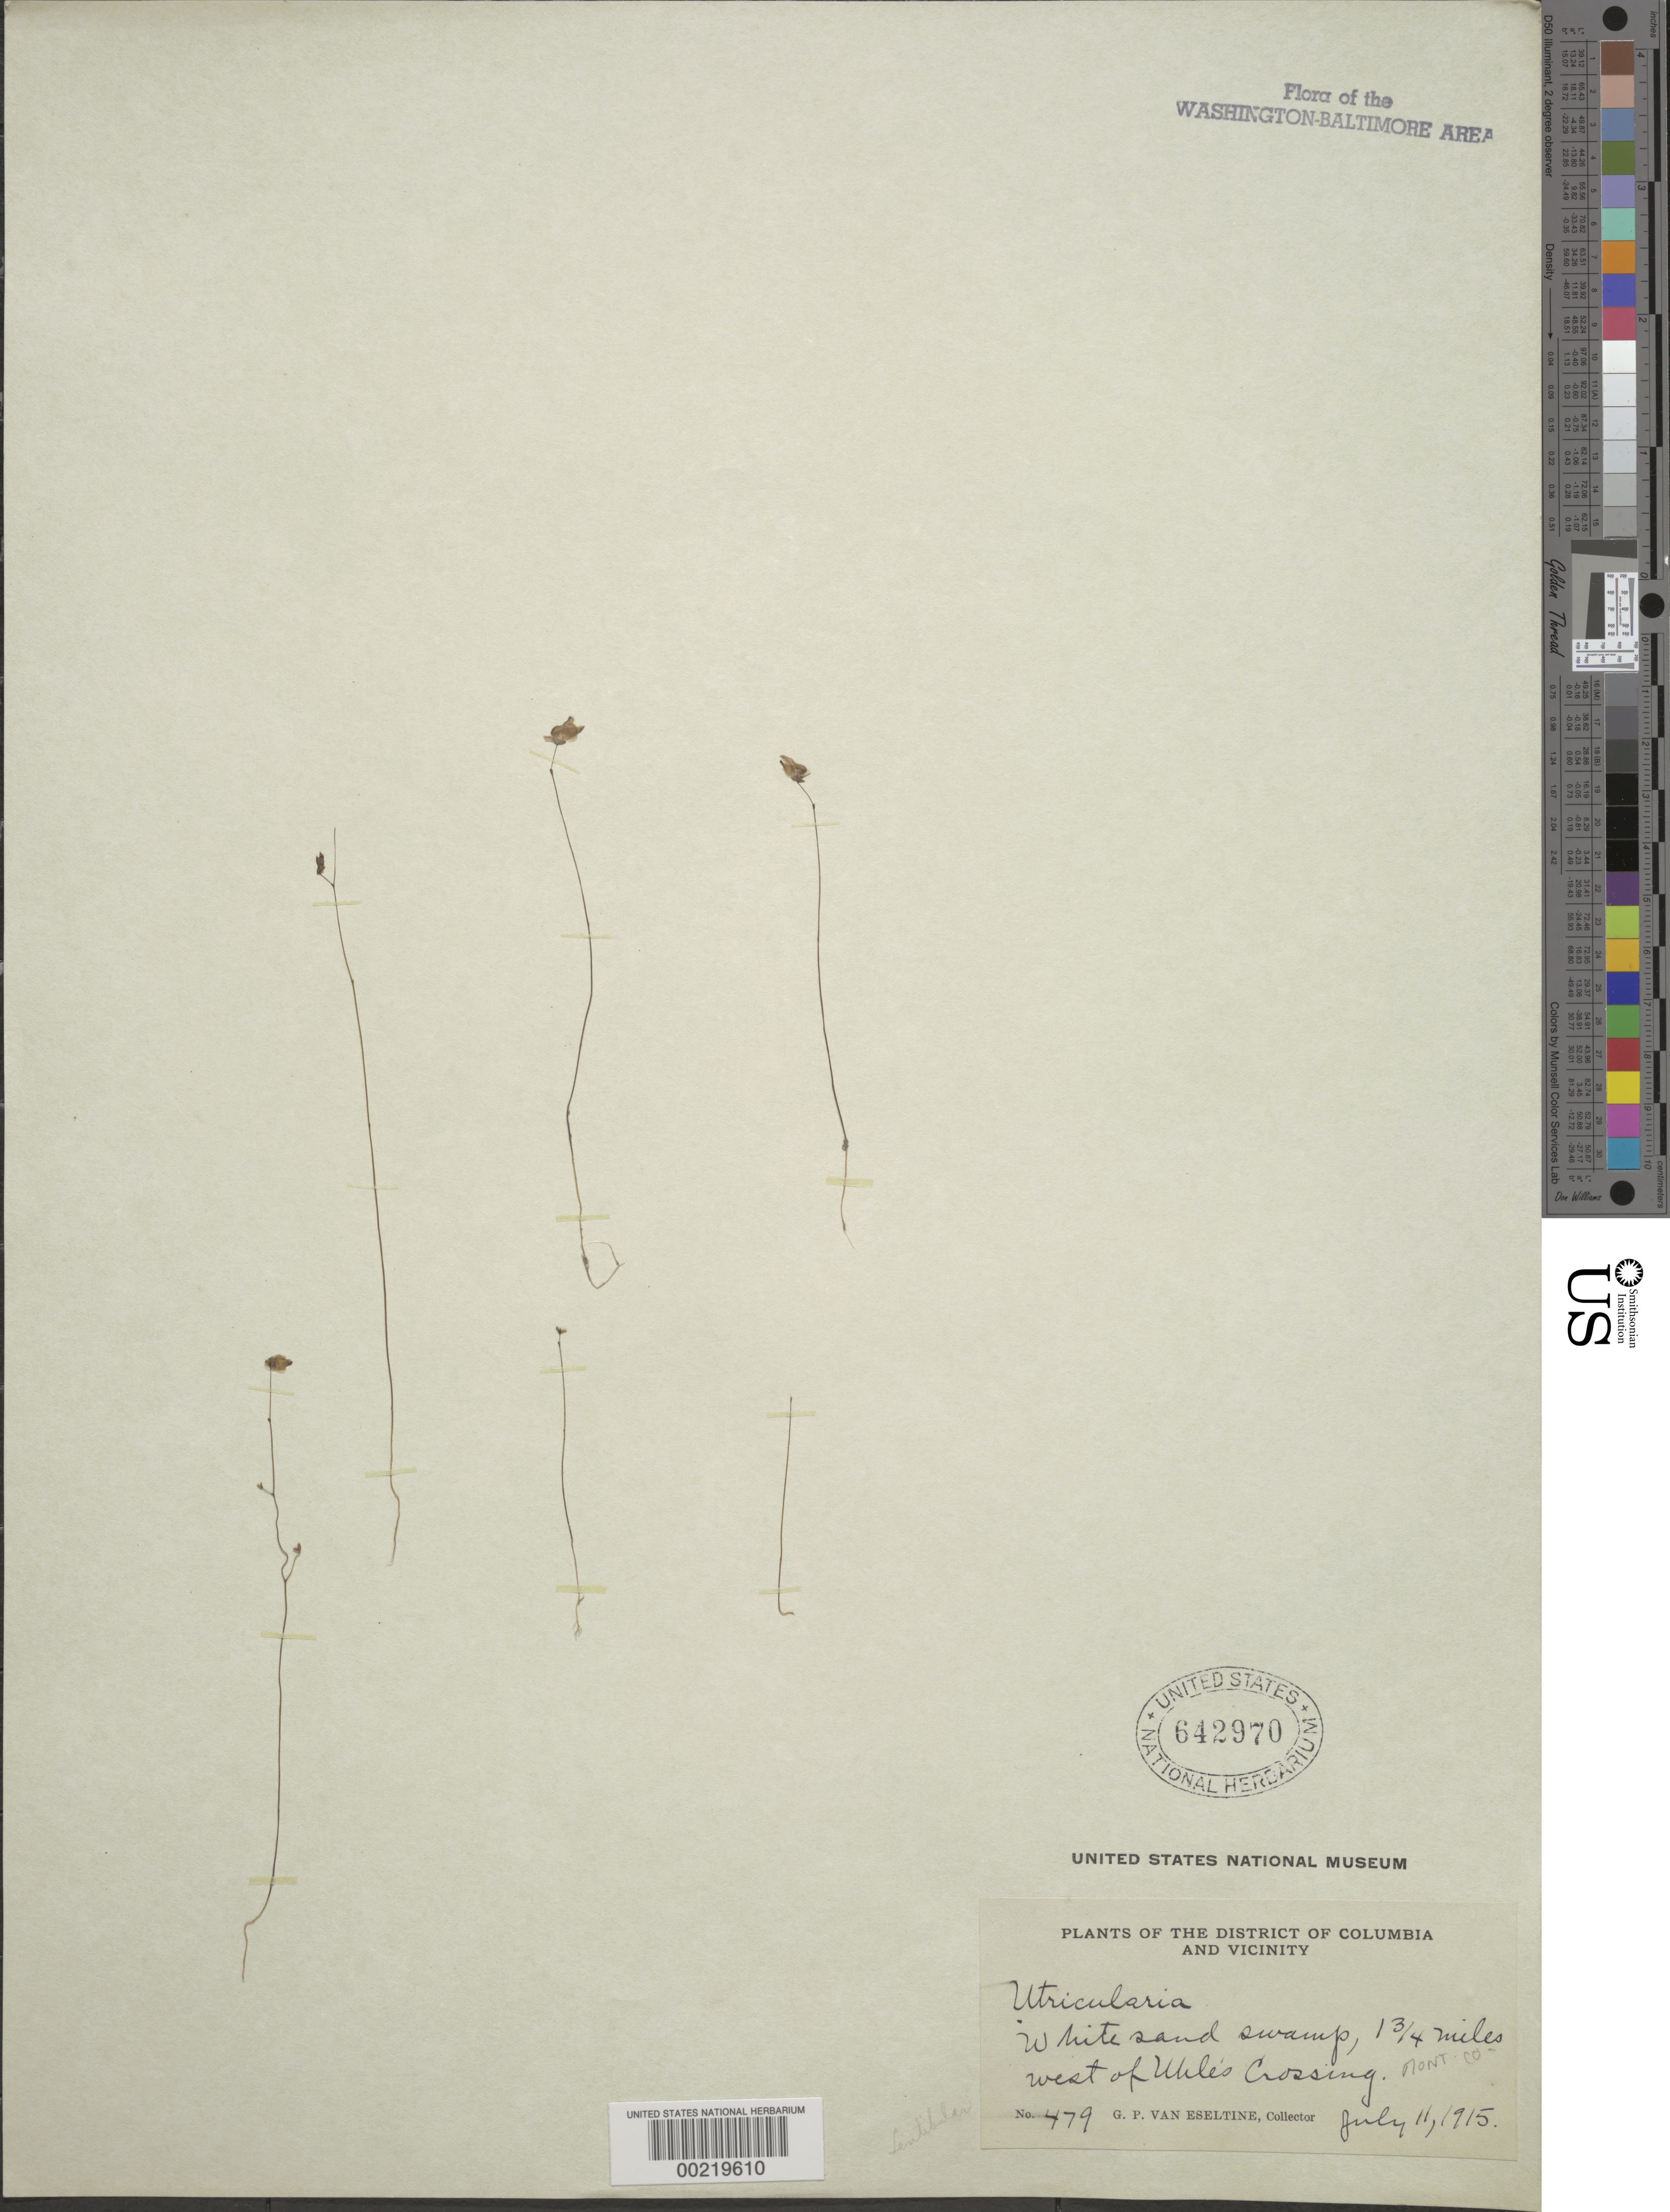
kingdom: Plantae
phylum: Tracheophyta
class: Magnoliopsida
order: Lamiales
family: Lentibulariaceae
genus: Utricularia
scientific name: Utricularia subulata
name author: L.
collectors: G. P. Van Eseltine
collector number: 479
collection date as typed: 11 Jul 1915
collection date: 1915-07-11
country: United States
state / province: Maryland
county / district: Prince George's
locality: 1 3/4 mi. W of Uhle's Crossing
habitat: White sand swamp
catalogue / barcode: US 642970